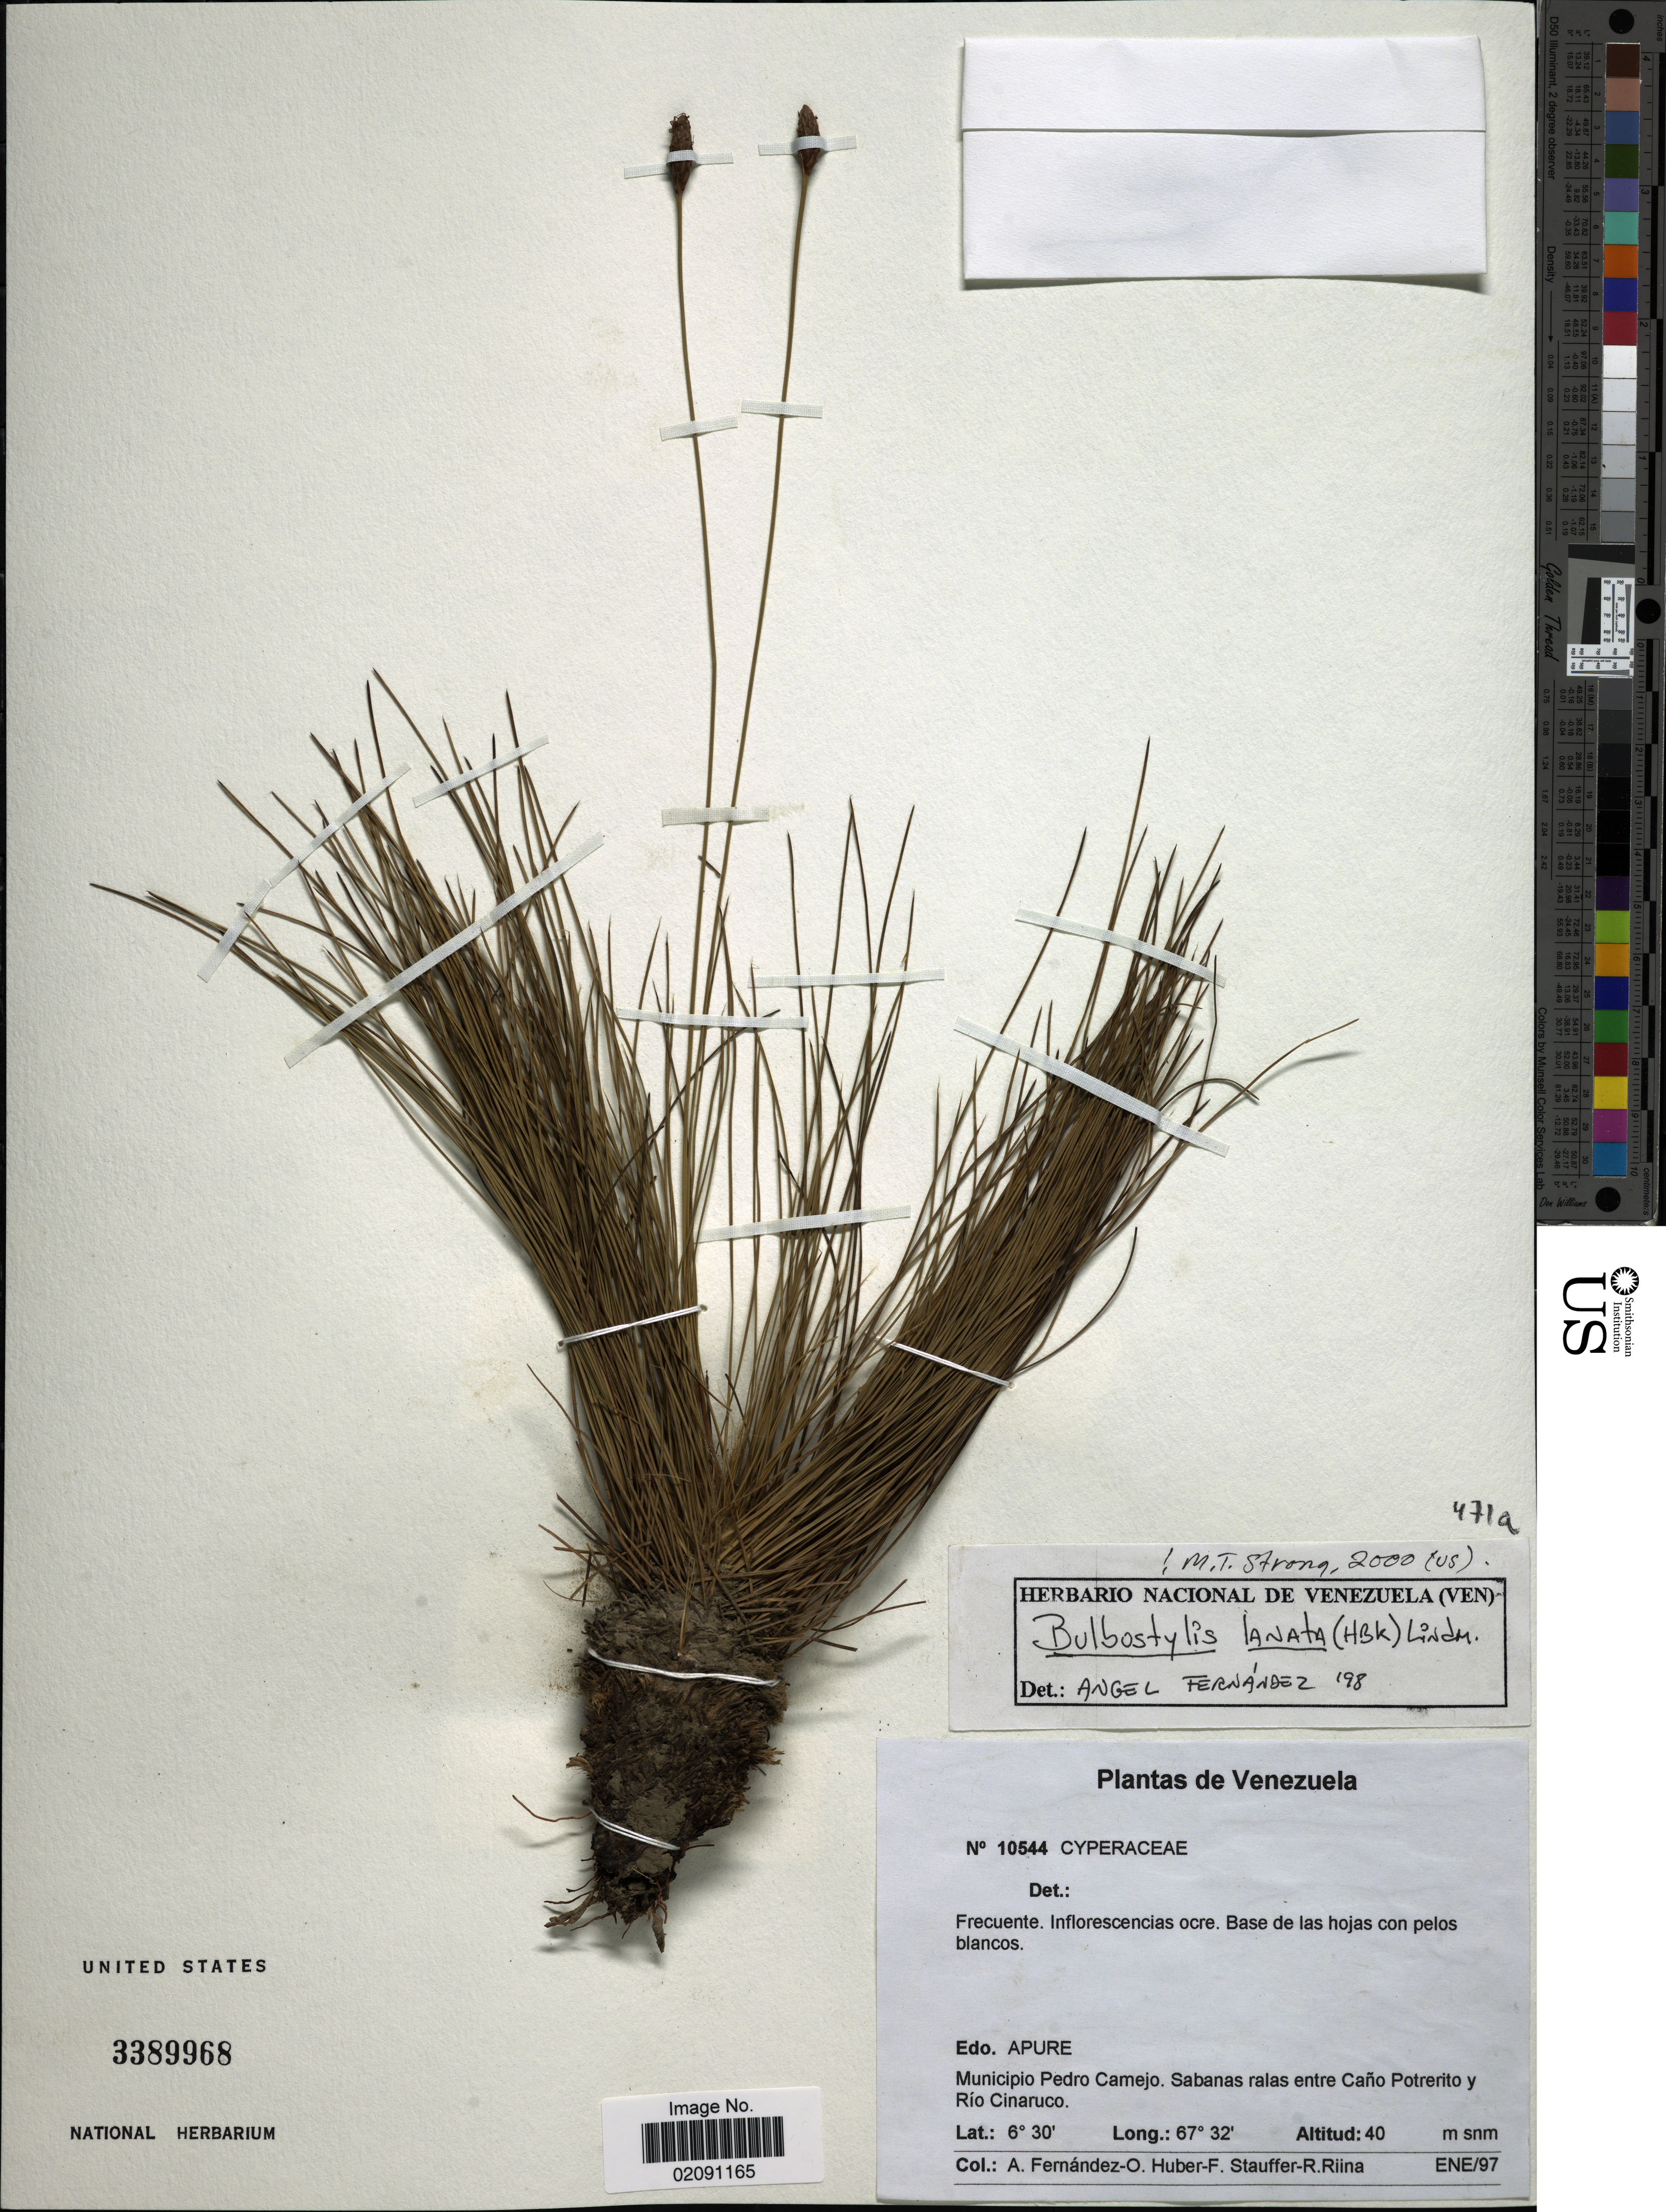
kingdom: Plantae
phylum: Tracheophyta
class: Liliopsida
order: Poales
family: Cyperaceae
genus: Bulbostylis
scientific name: Bulbostylis lanata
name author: (Kunth) Lindm.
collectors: A. Fernández, O. Huber, F. W. Stauffer & R. Riina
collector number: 10544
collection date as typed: Transcribed d/m/y: /1/97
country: Venezuela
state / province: Apure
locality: Municipio Pedro Camejo, sabanas ralas entre Cano Potrerito y Rio Cinaruco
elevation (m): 40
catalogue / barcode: US 3389968